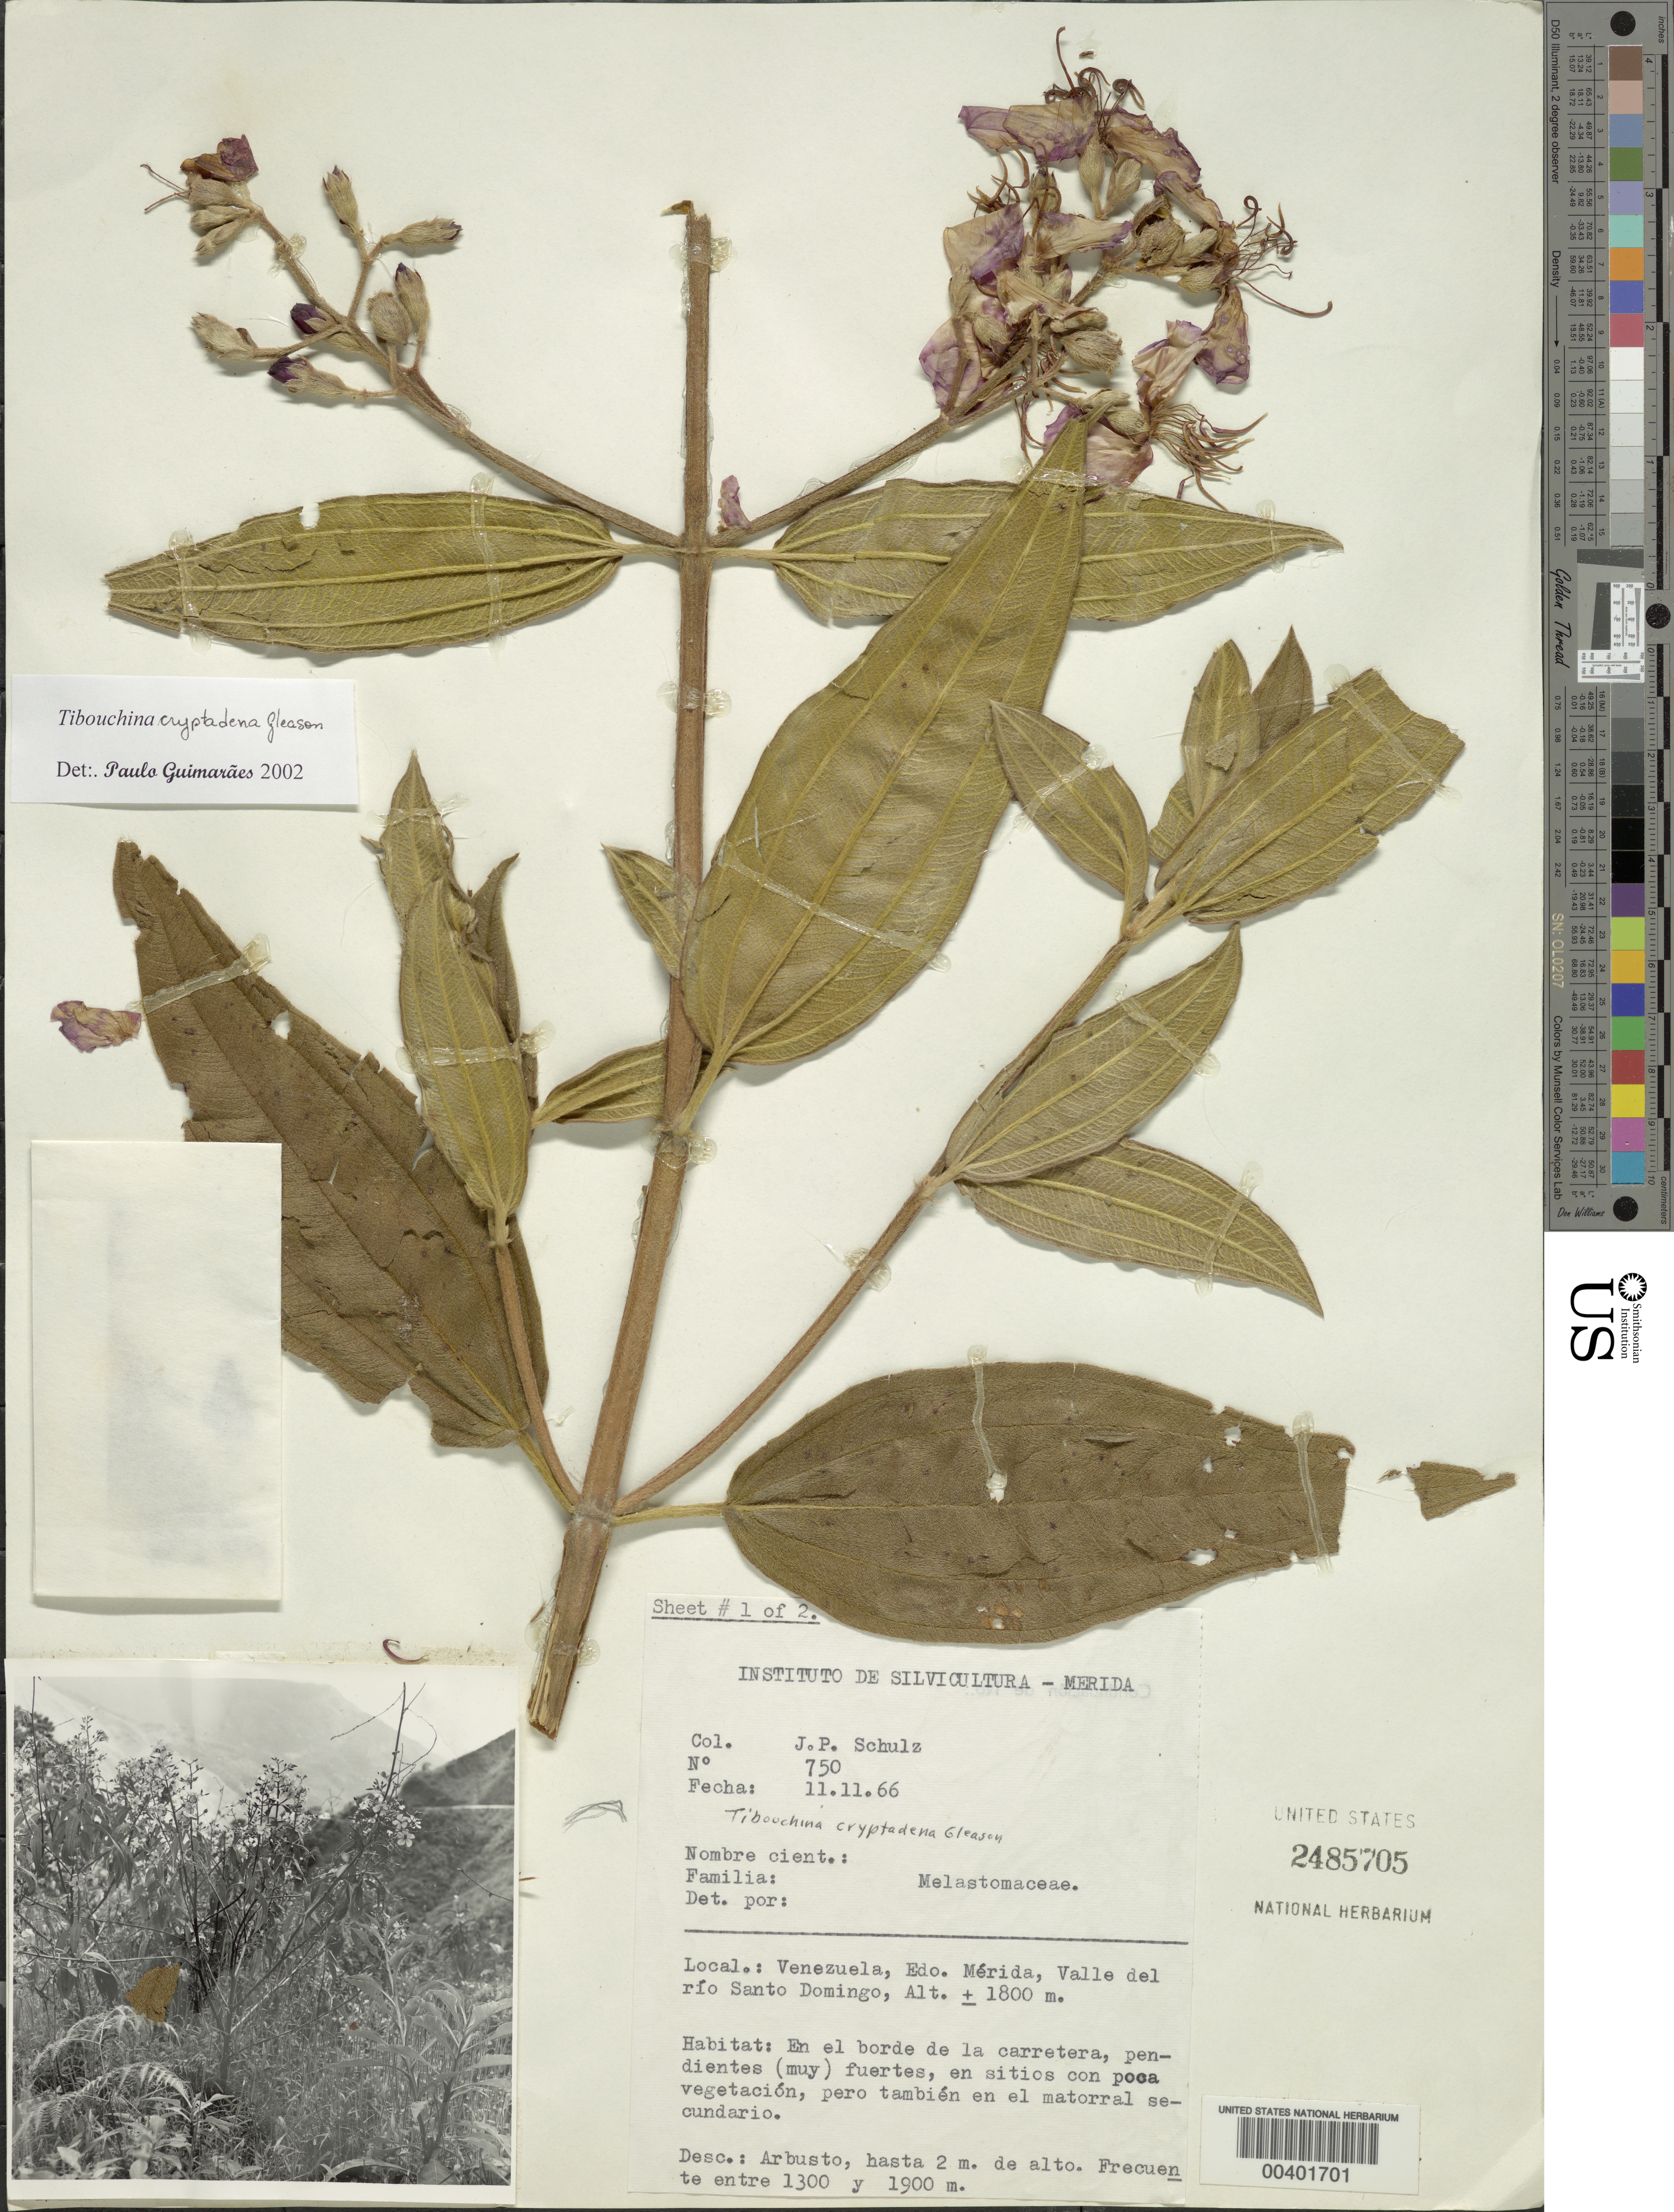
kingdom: Plantae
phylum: Tracheophyta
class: Magnoliopsida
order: Myrtales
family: Melastomataceae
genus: Pleroma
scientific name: Pleroma cryptadenum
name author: (Gleason) P.J.F. Guim. & Michelang.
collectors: J. P. Schulz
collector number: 750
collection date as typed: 11 Nov 1966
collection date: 1966-11-11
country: Venezuela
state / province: Mérida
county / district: Rangel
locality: Valle del Río de Santo Domingo. Santo Domingo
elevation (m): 1800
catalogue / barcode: US 2485705